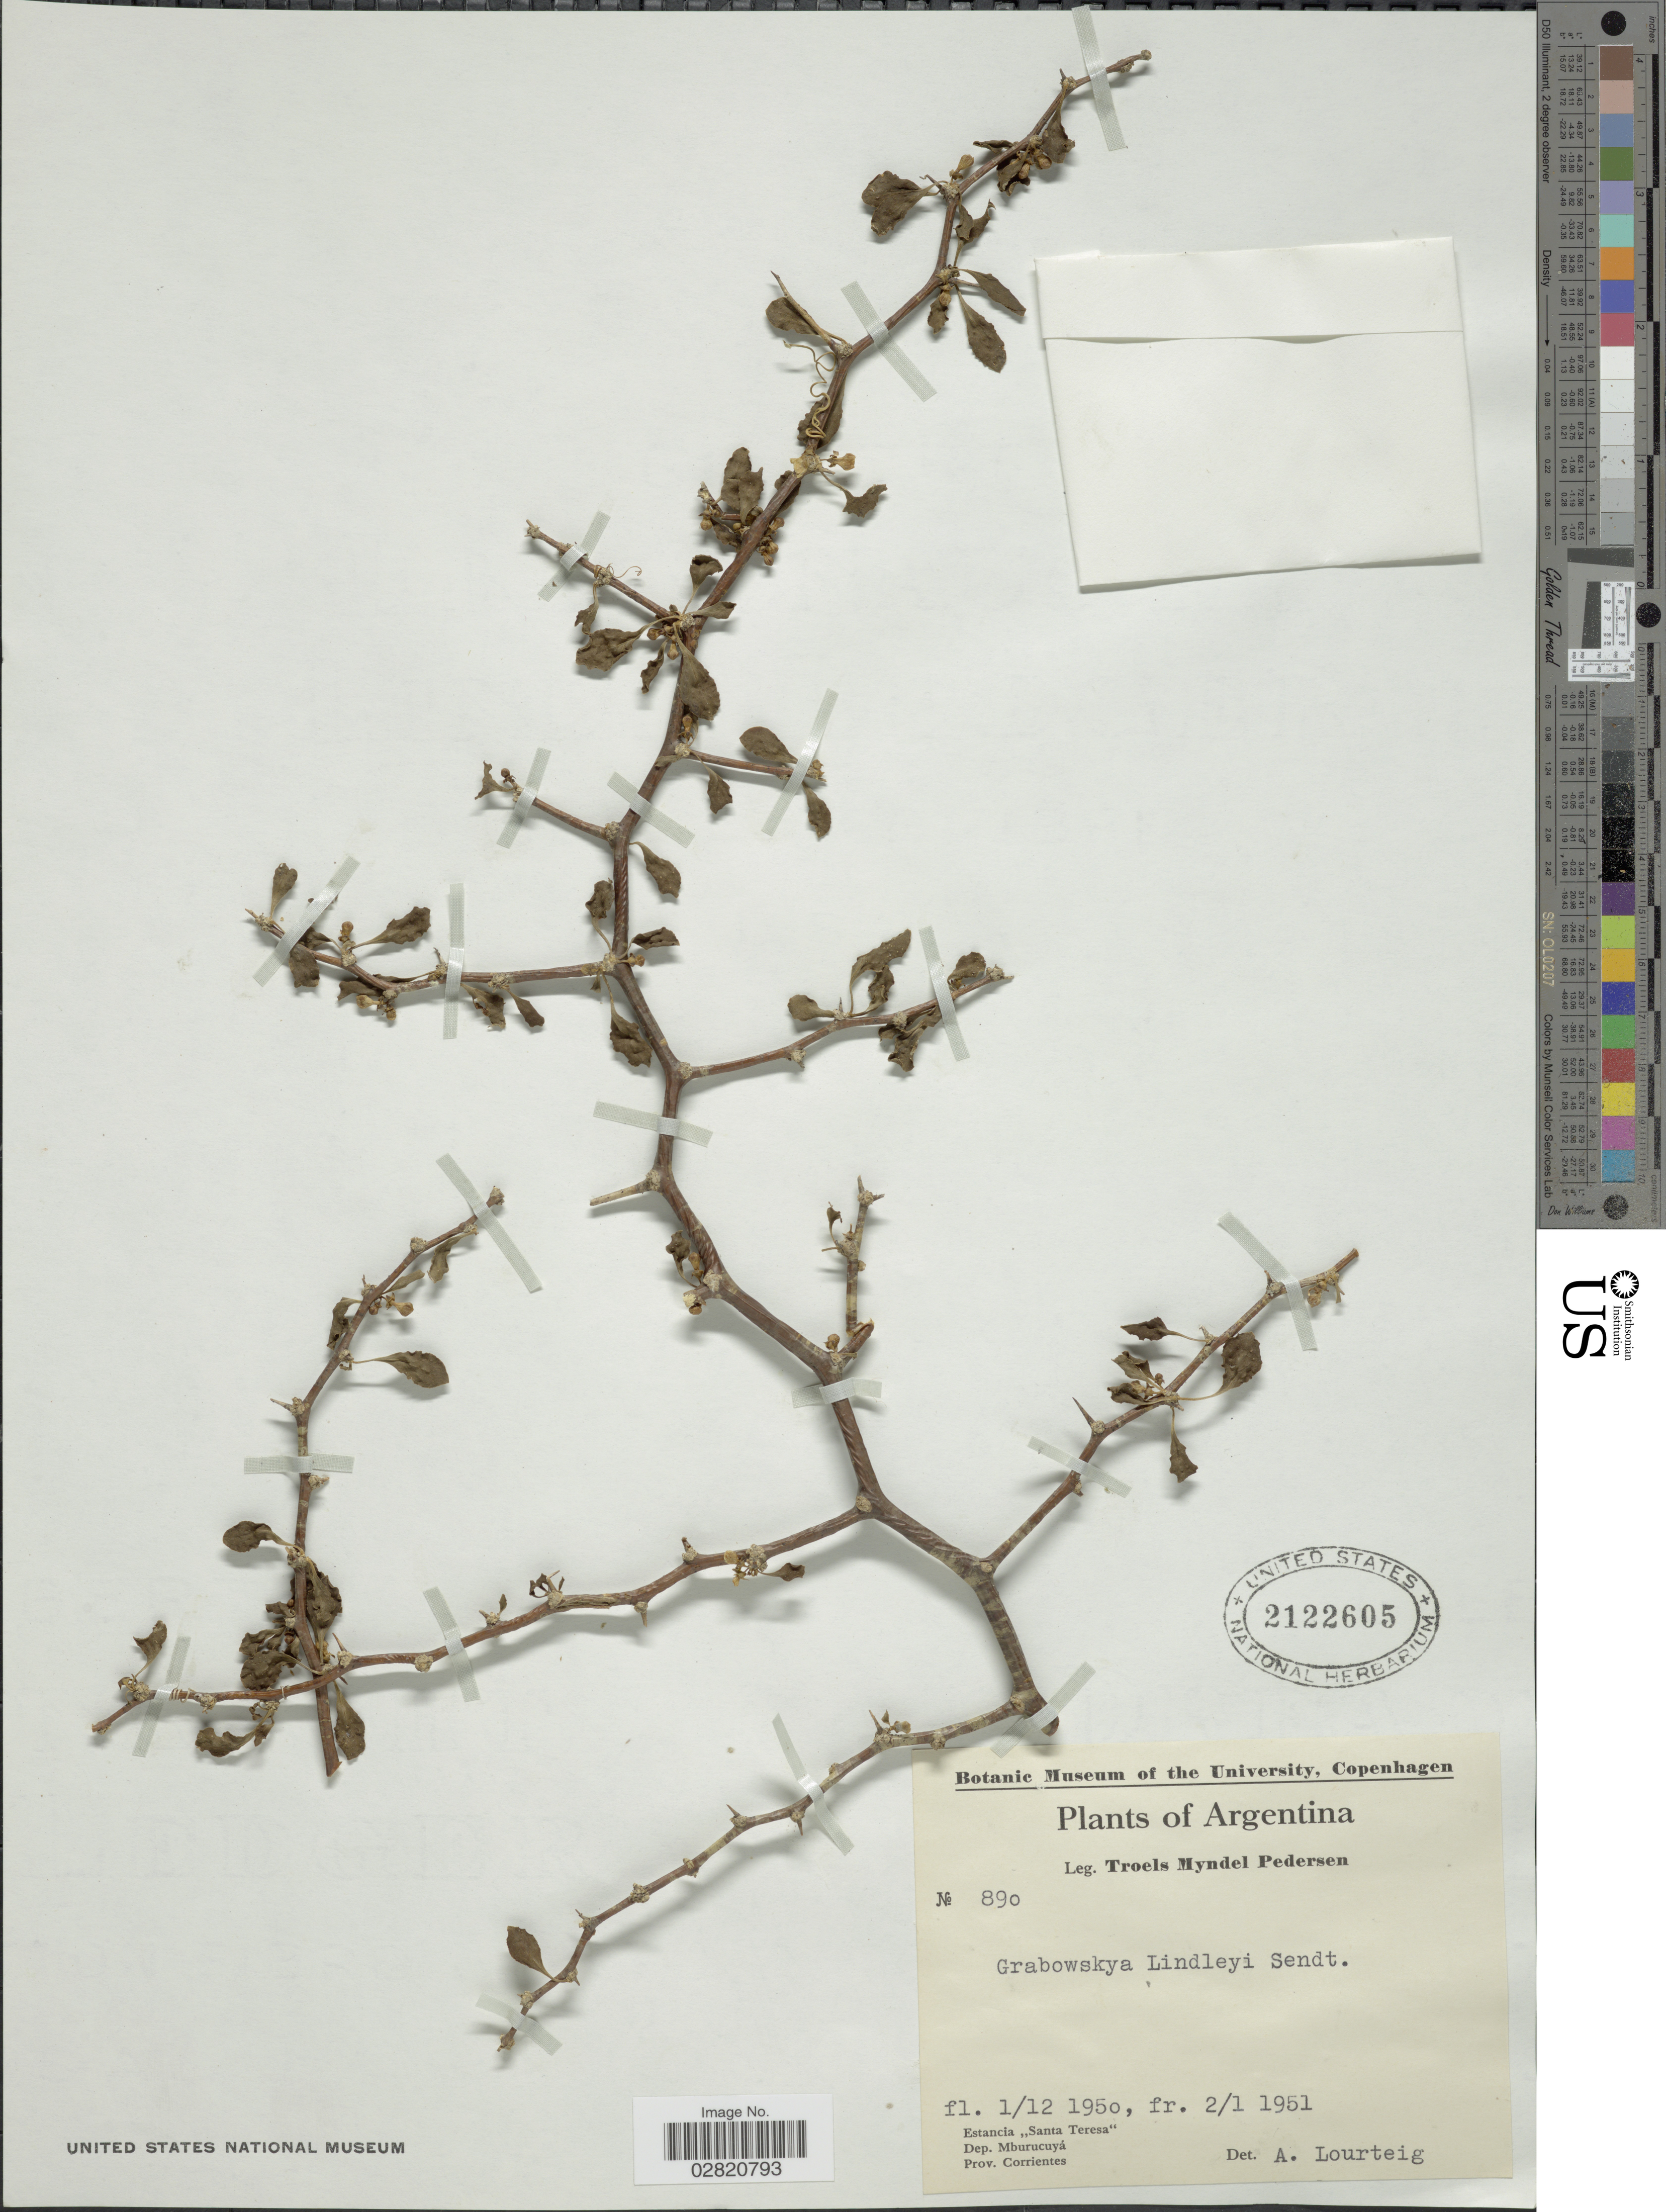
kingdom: Plantae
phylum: Tracheophyta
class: Magnoliopsida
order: Solanales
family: Solanaceae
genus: Grabowskia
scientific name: Grabowskia lindleyi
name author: Sendtn.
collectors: T. Pederson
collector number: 890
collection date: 1950-12-01/1951-01-02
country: Argentina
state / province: Corrientes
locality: Estancia "Santa Teresa". Dep. Mburucuyá.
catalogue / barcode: US 2122605